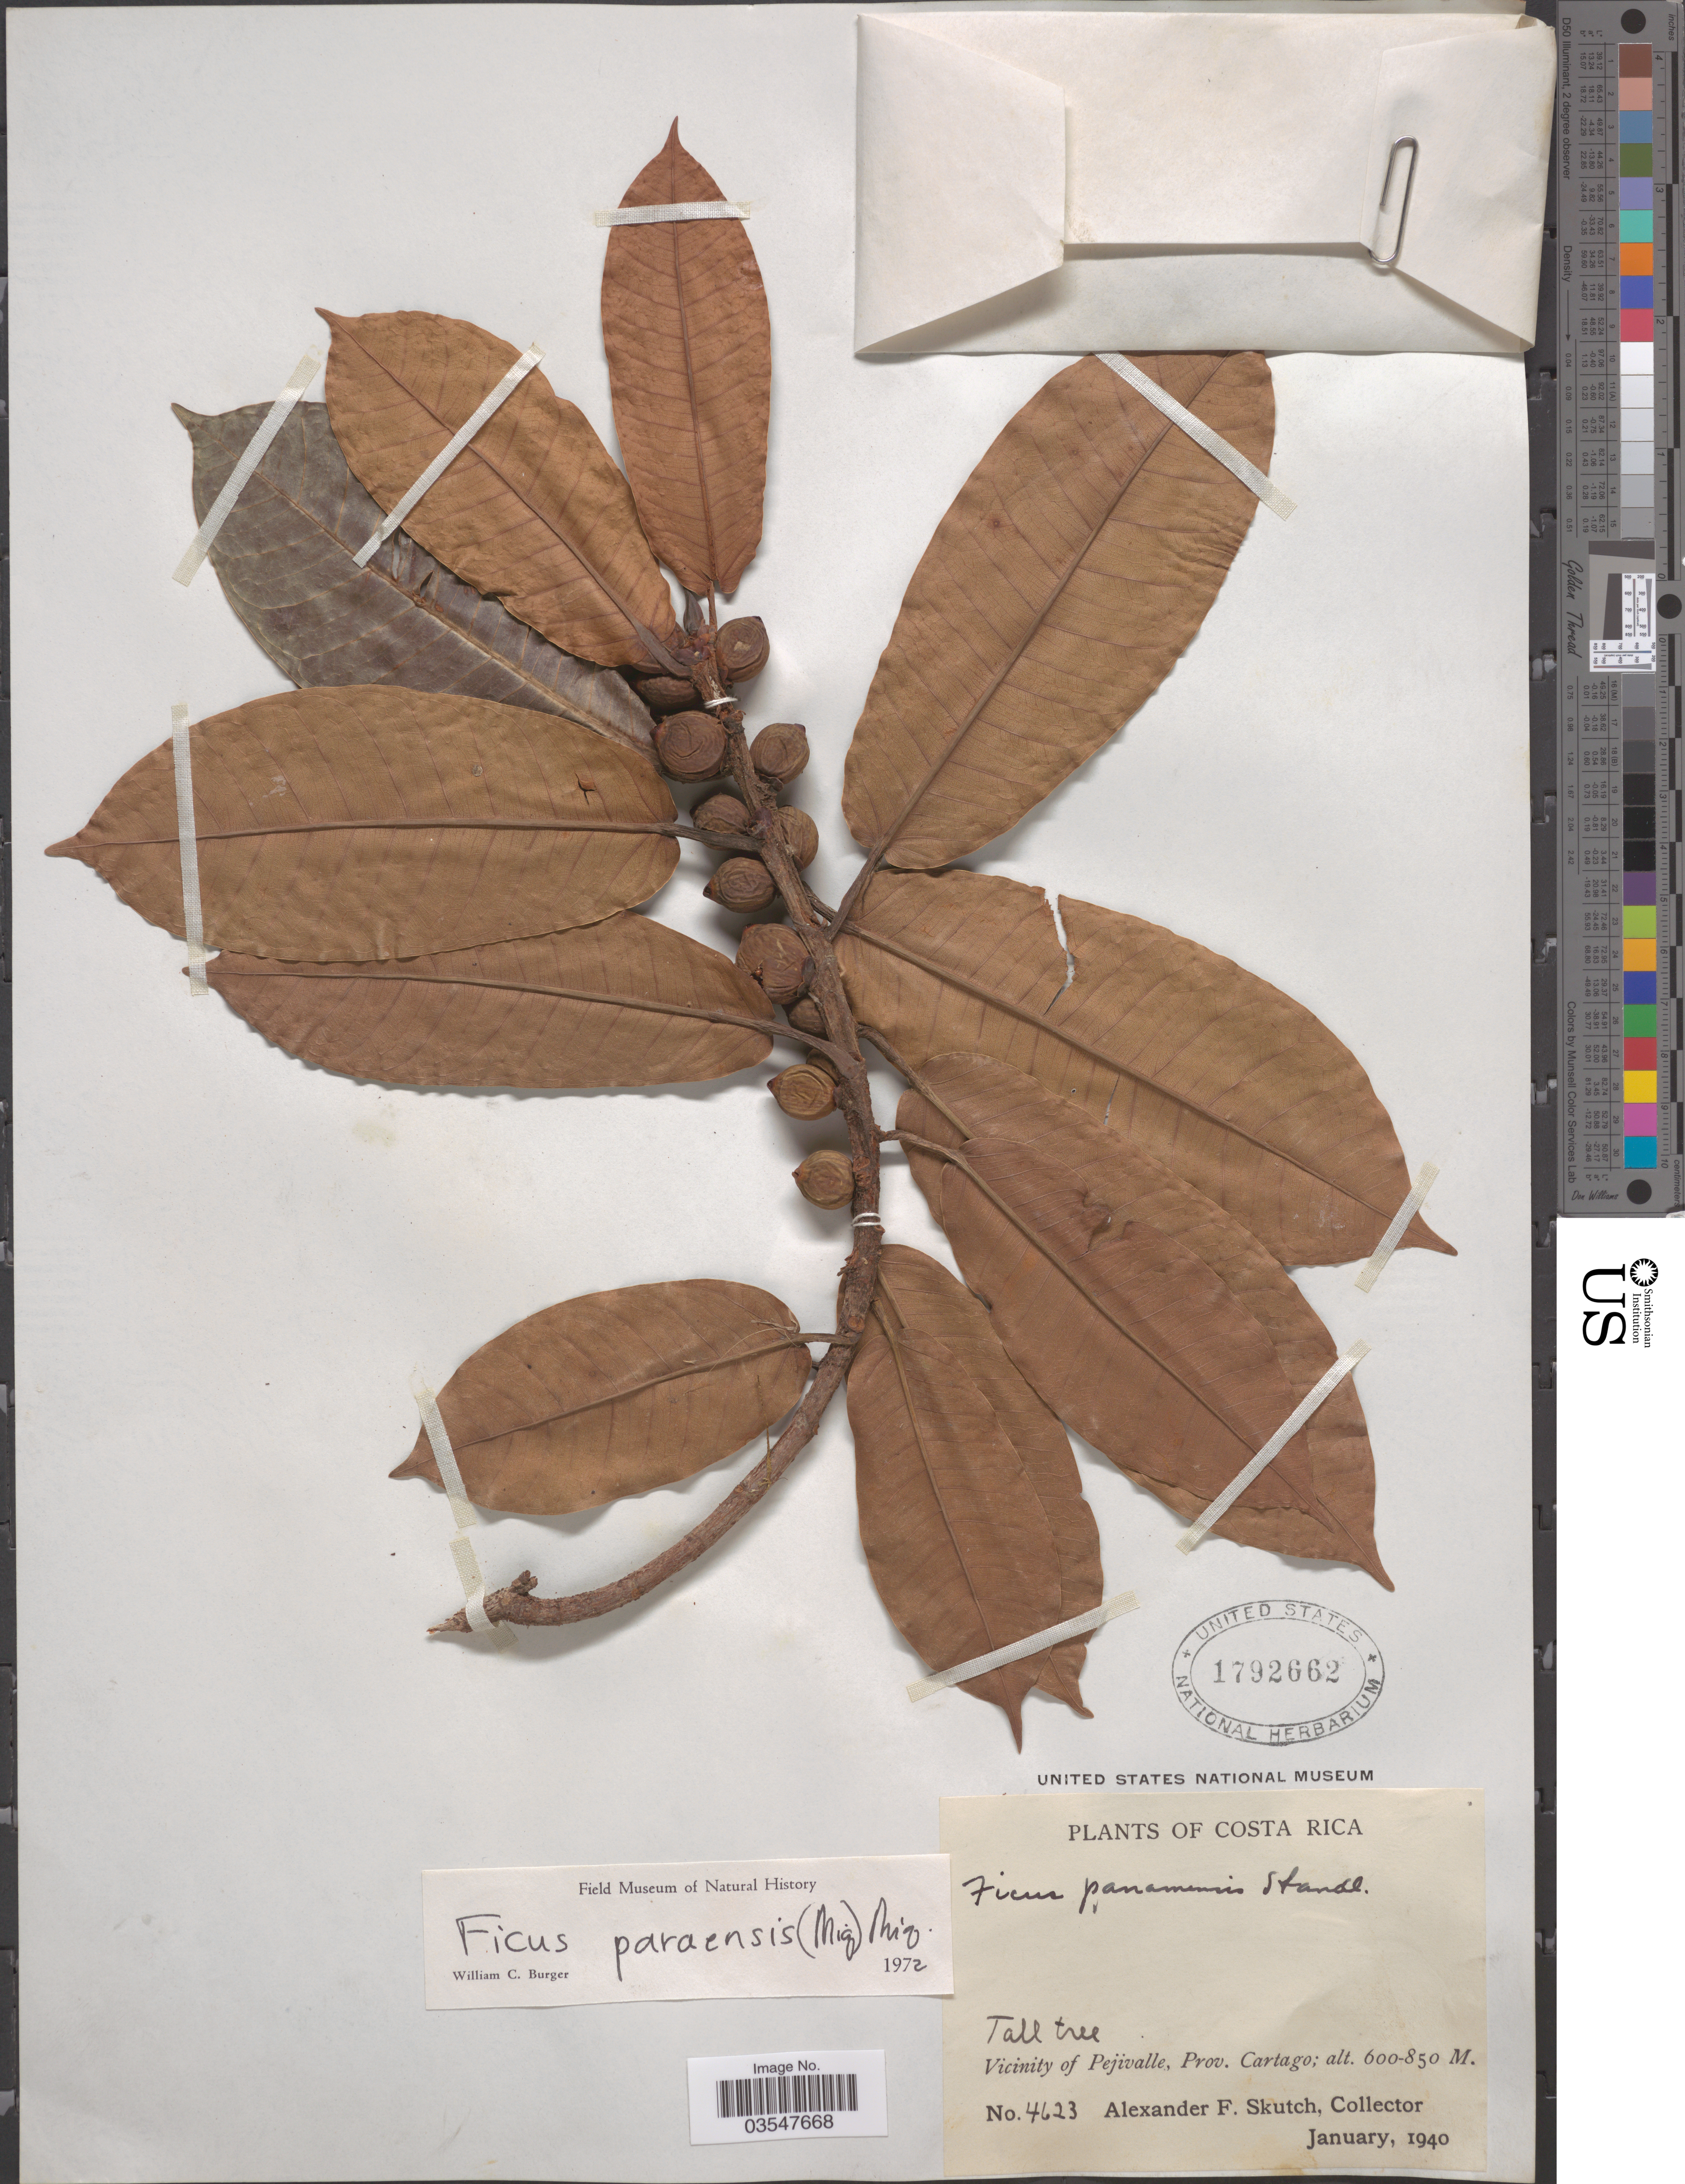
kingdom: Plantae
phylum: Tracheophyta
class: Magnoliopsida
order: Rosales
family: Moraceae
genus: Ficus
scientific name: Ficus paraensis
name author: (Miq.) Miq.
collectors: A. F. Skutch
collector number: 4623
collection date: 1940-01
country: Costa Rica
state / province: Cartago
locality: Vicinity of Pejivalle.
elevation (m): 600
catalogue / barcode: US 1792662